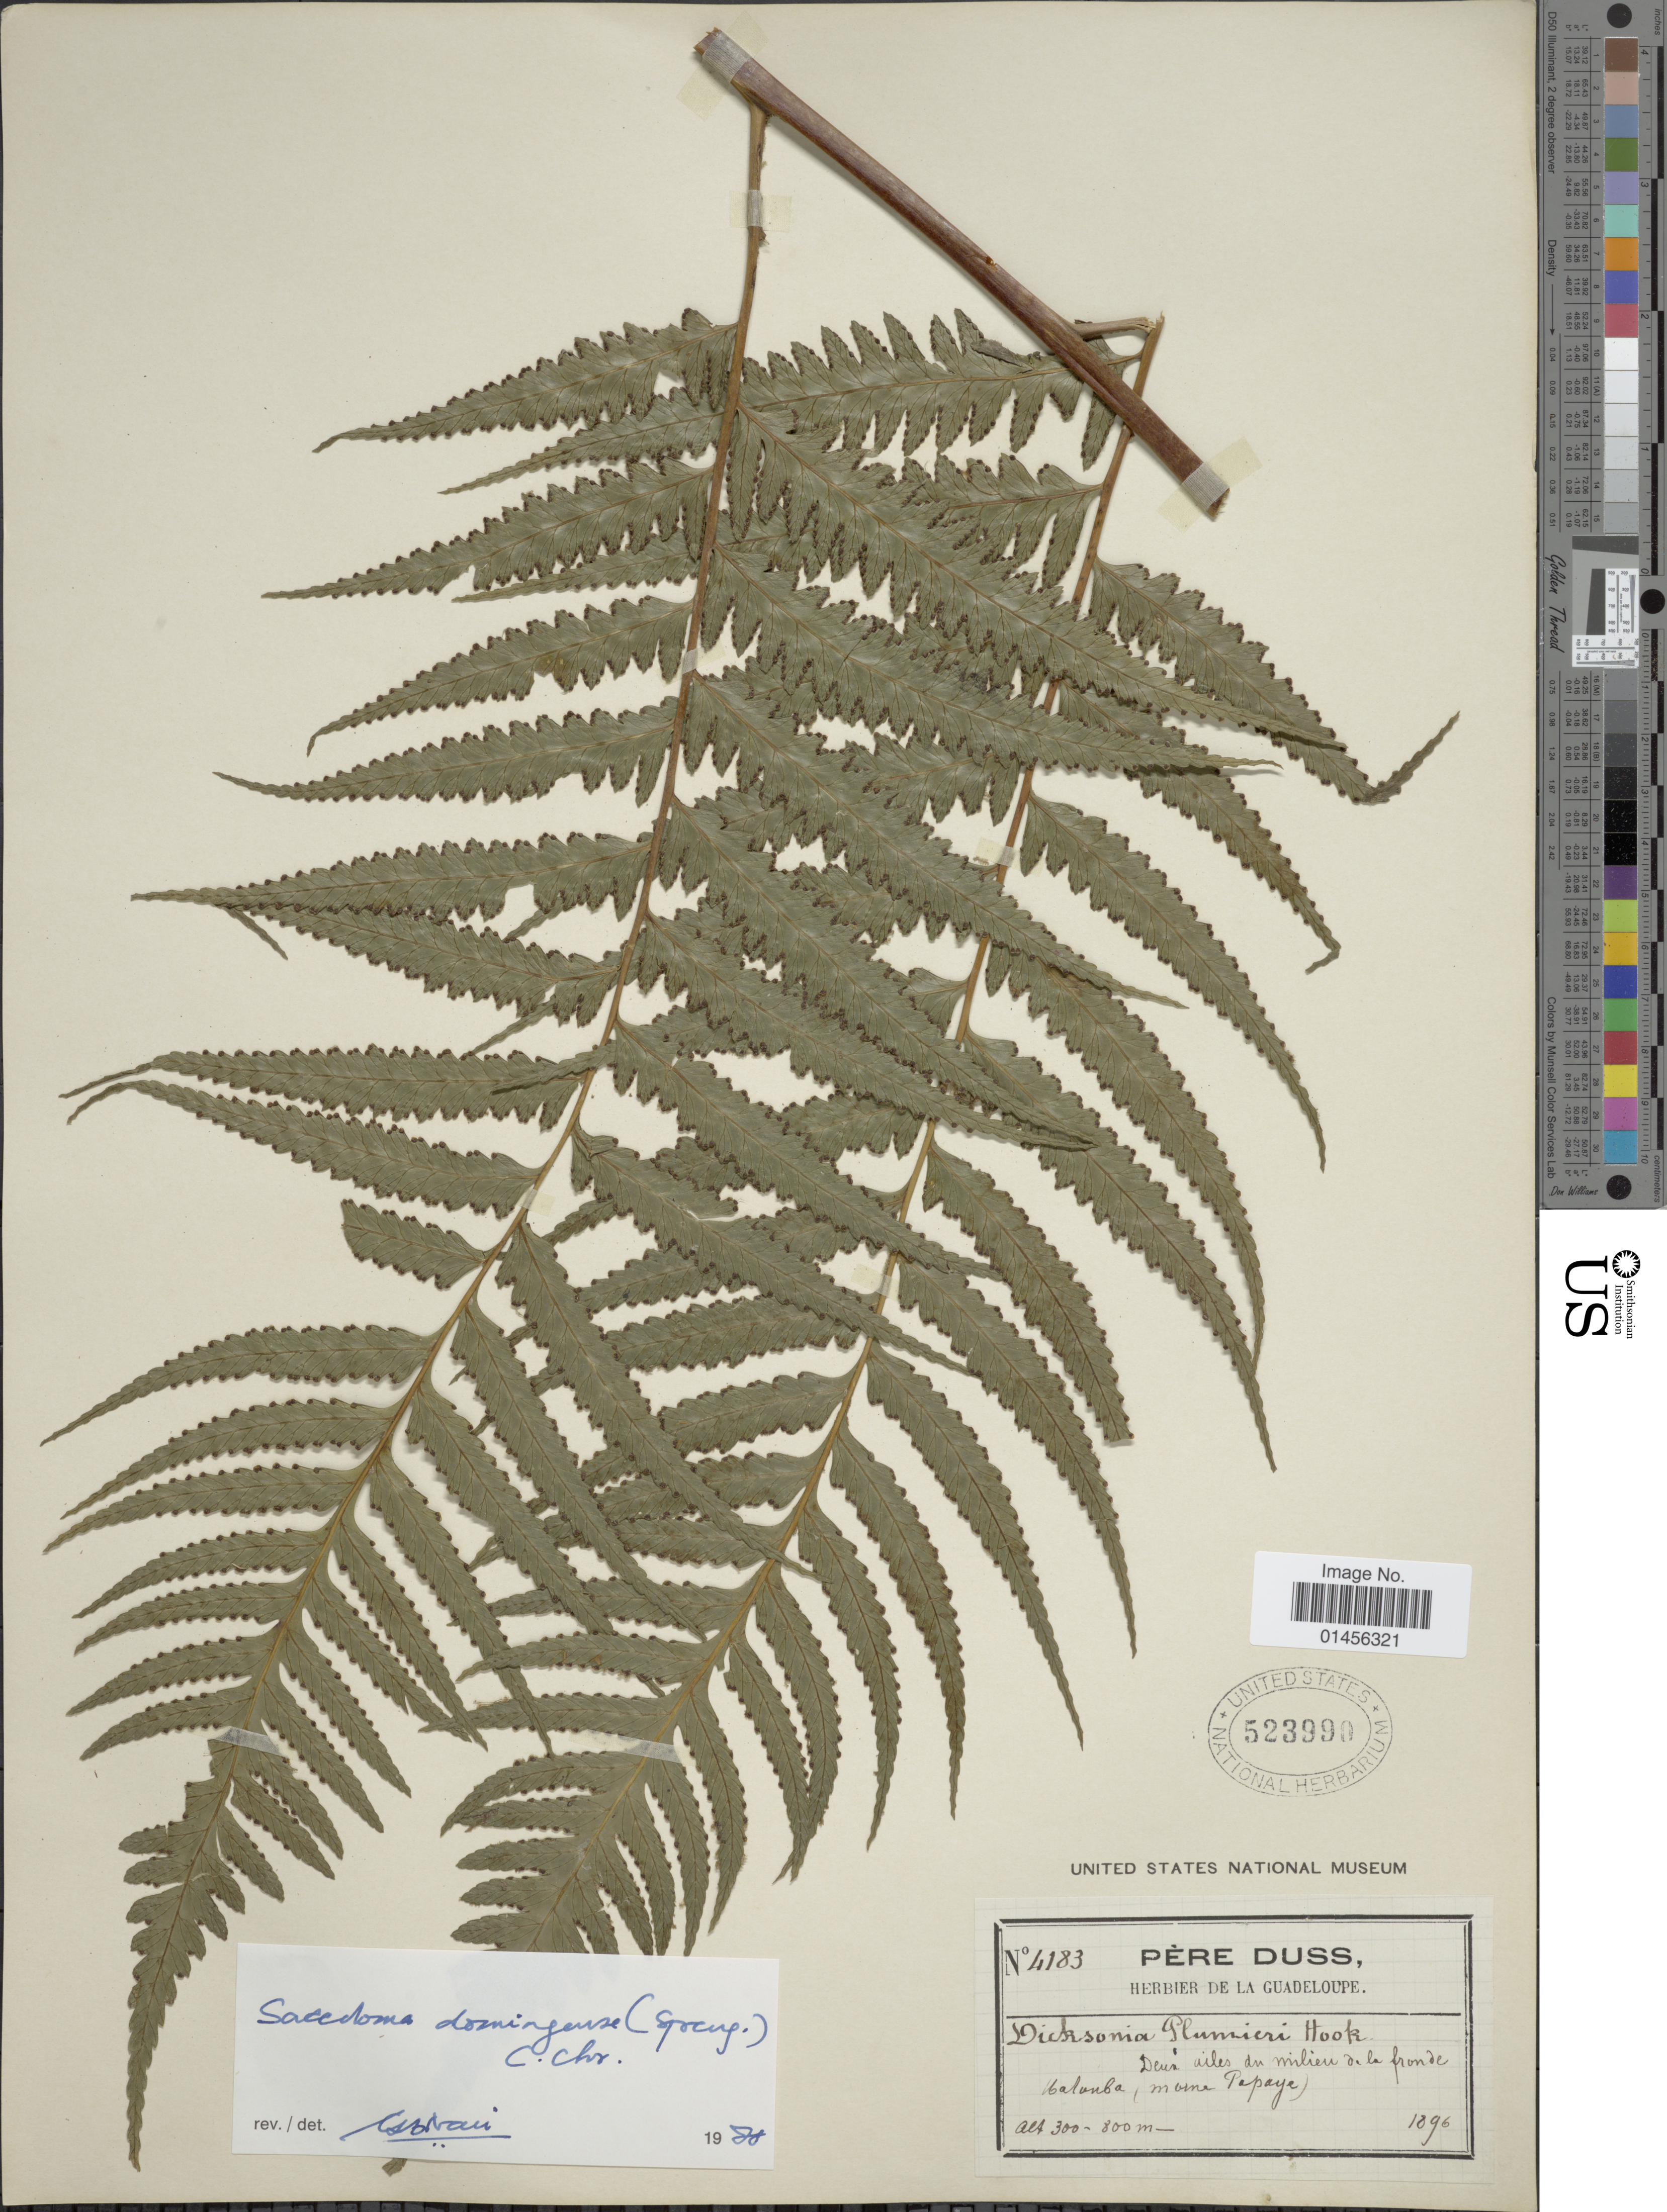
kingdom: Plantae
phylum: Tracheophyta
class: Polypodiopsida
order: Polypodiales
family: Saccolomataceae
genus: Saccoloma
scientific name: Saccoloma domingense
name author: (Spreng.) C. Chr.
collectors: Père Duss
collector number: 4183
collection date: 1896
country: Guadeloupe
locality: Deux ailes du milieu de la fronde Matouba (morne Papaye)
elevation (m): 300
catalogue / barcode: US 523990